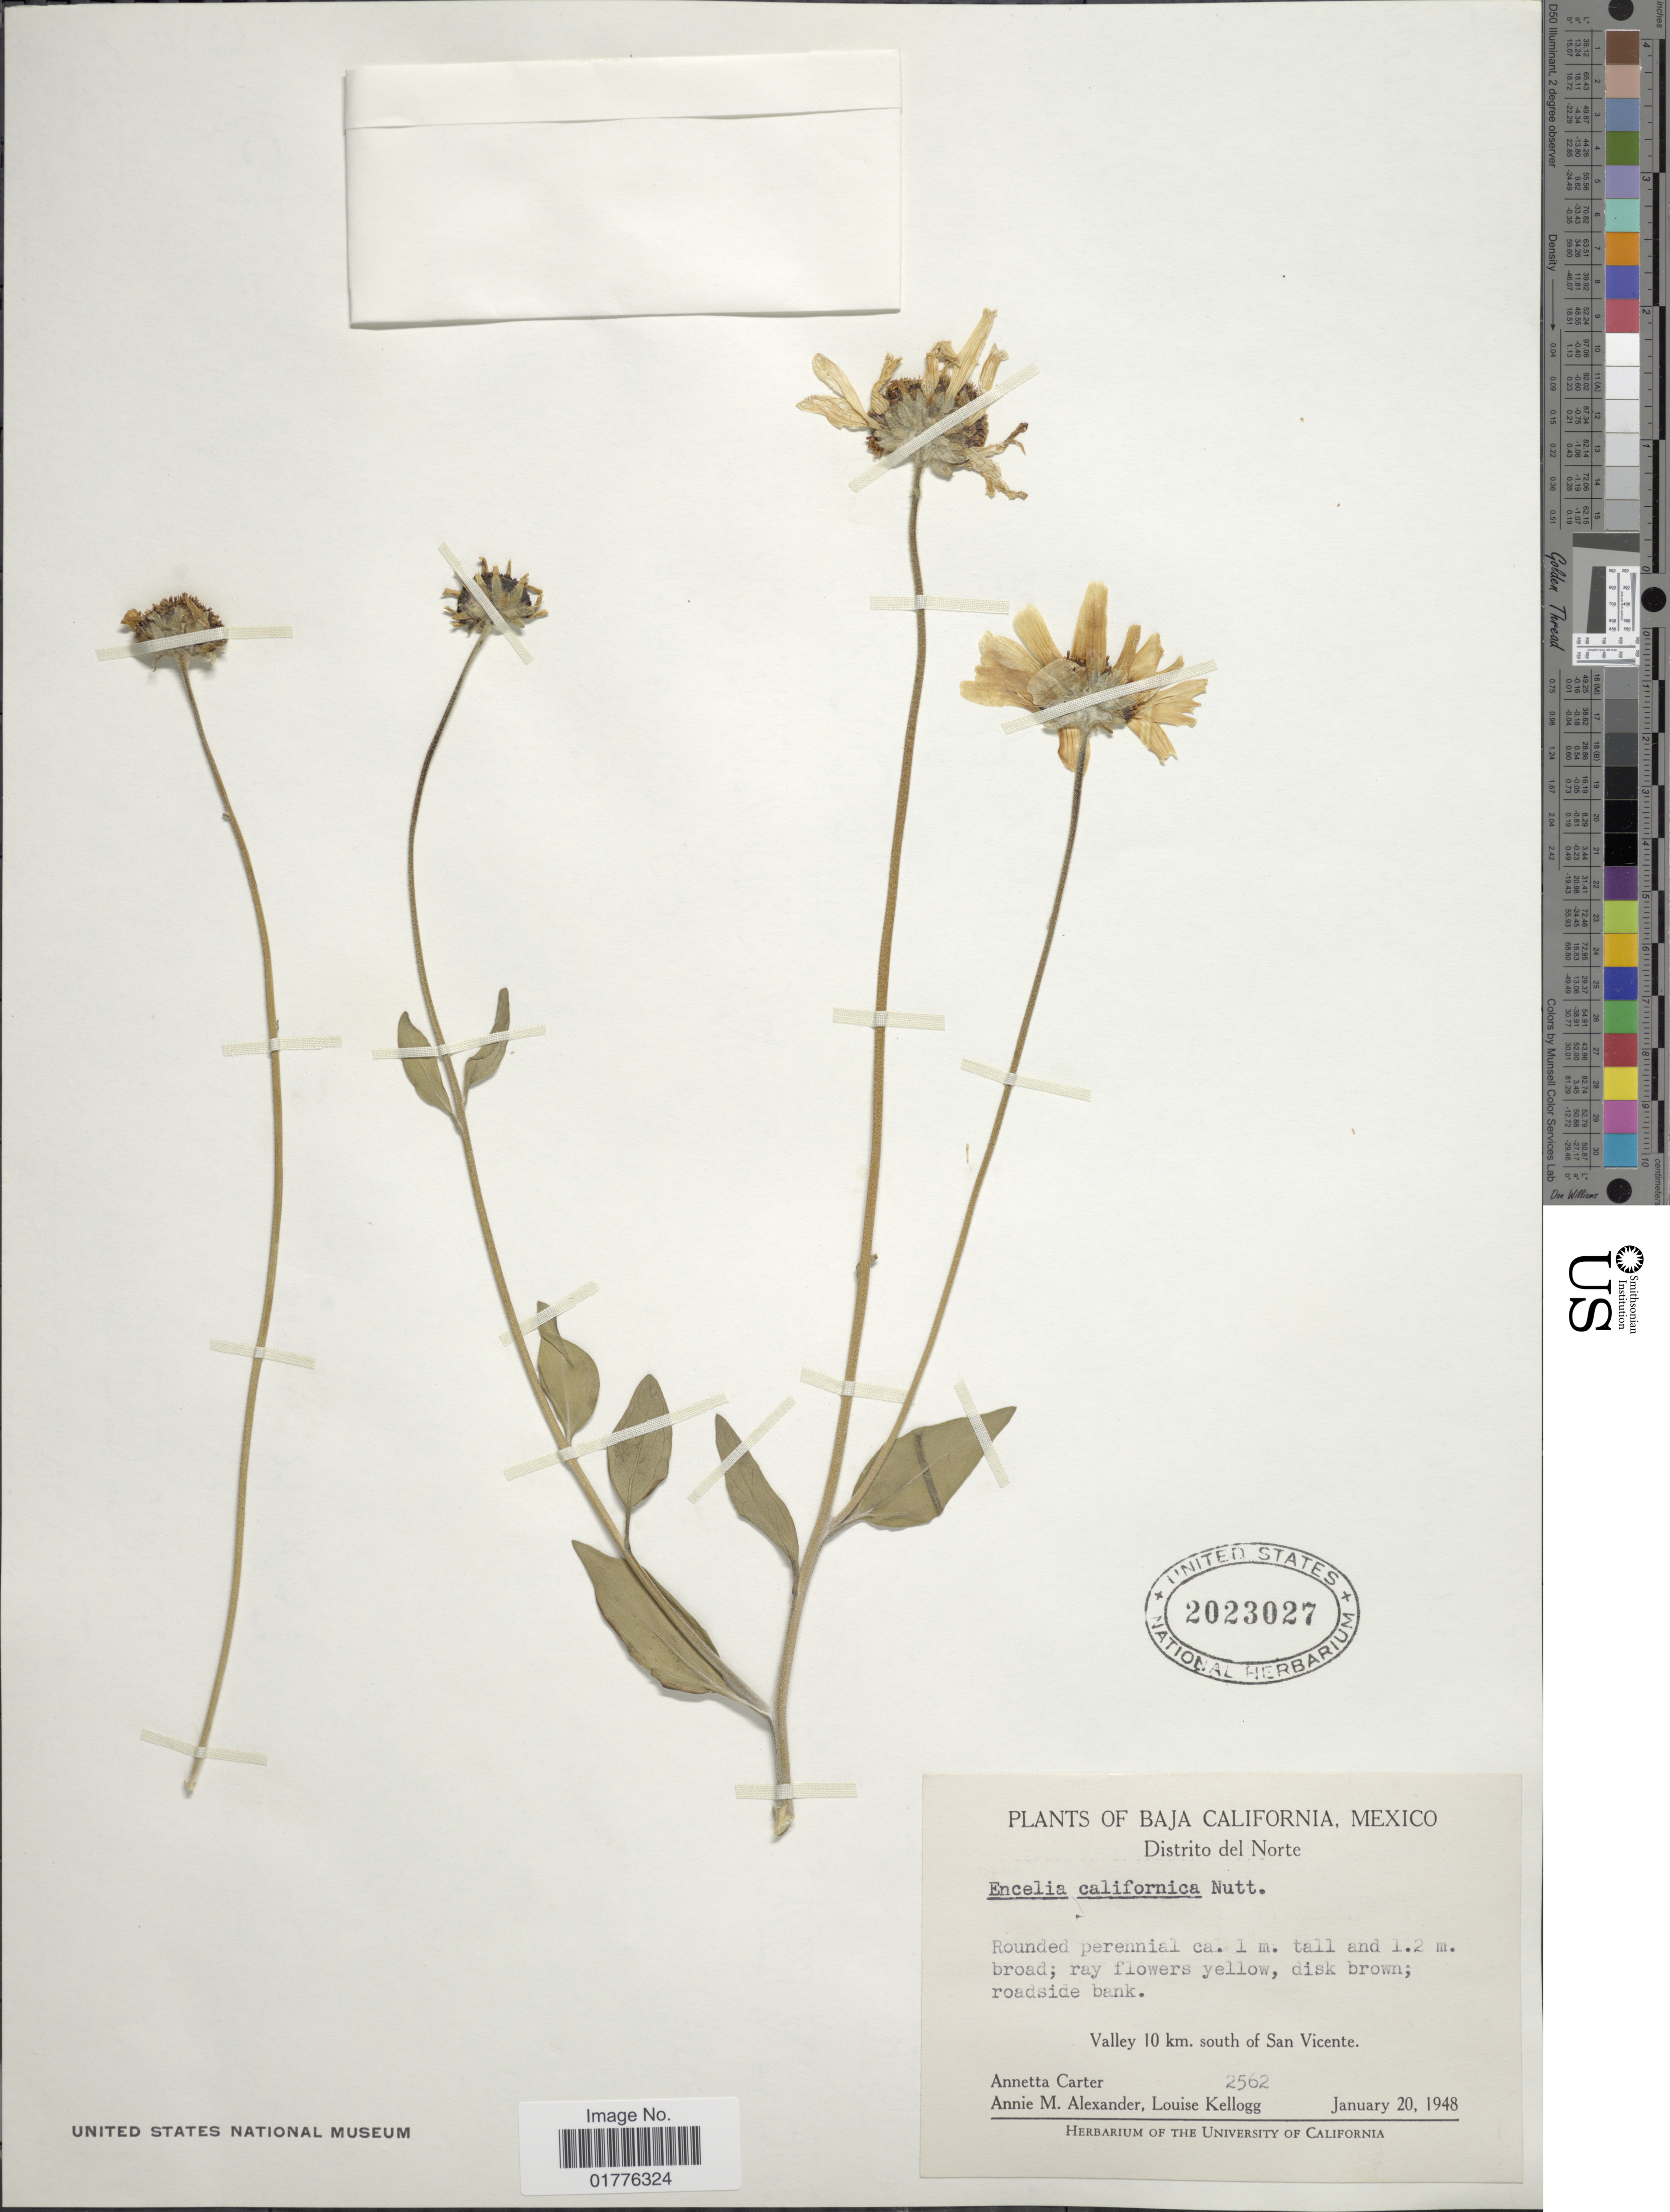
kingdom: Plantae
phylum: Tracheophyta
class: Magnoliopsida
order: Asterales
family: Asteraceae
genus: Encelia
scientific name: Encelia californica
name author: Nutt.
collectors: A. Carter, A. M. Alexander & L. Kellogg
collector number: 2562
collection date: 1948-01-20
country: Mexico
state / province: Baja California Sur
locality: Valley 10 km. south of San Vicente, Distrito del Norte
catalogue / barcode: US 2023027